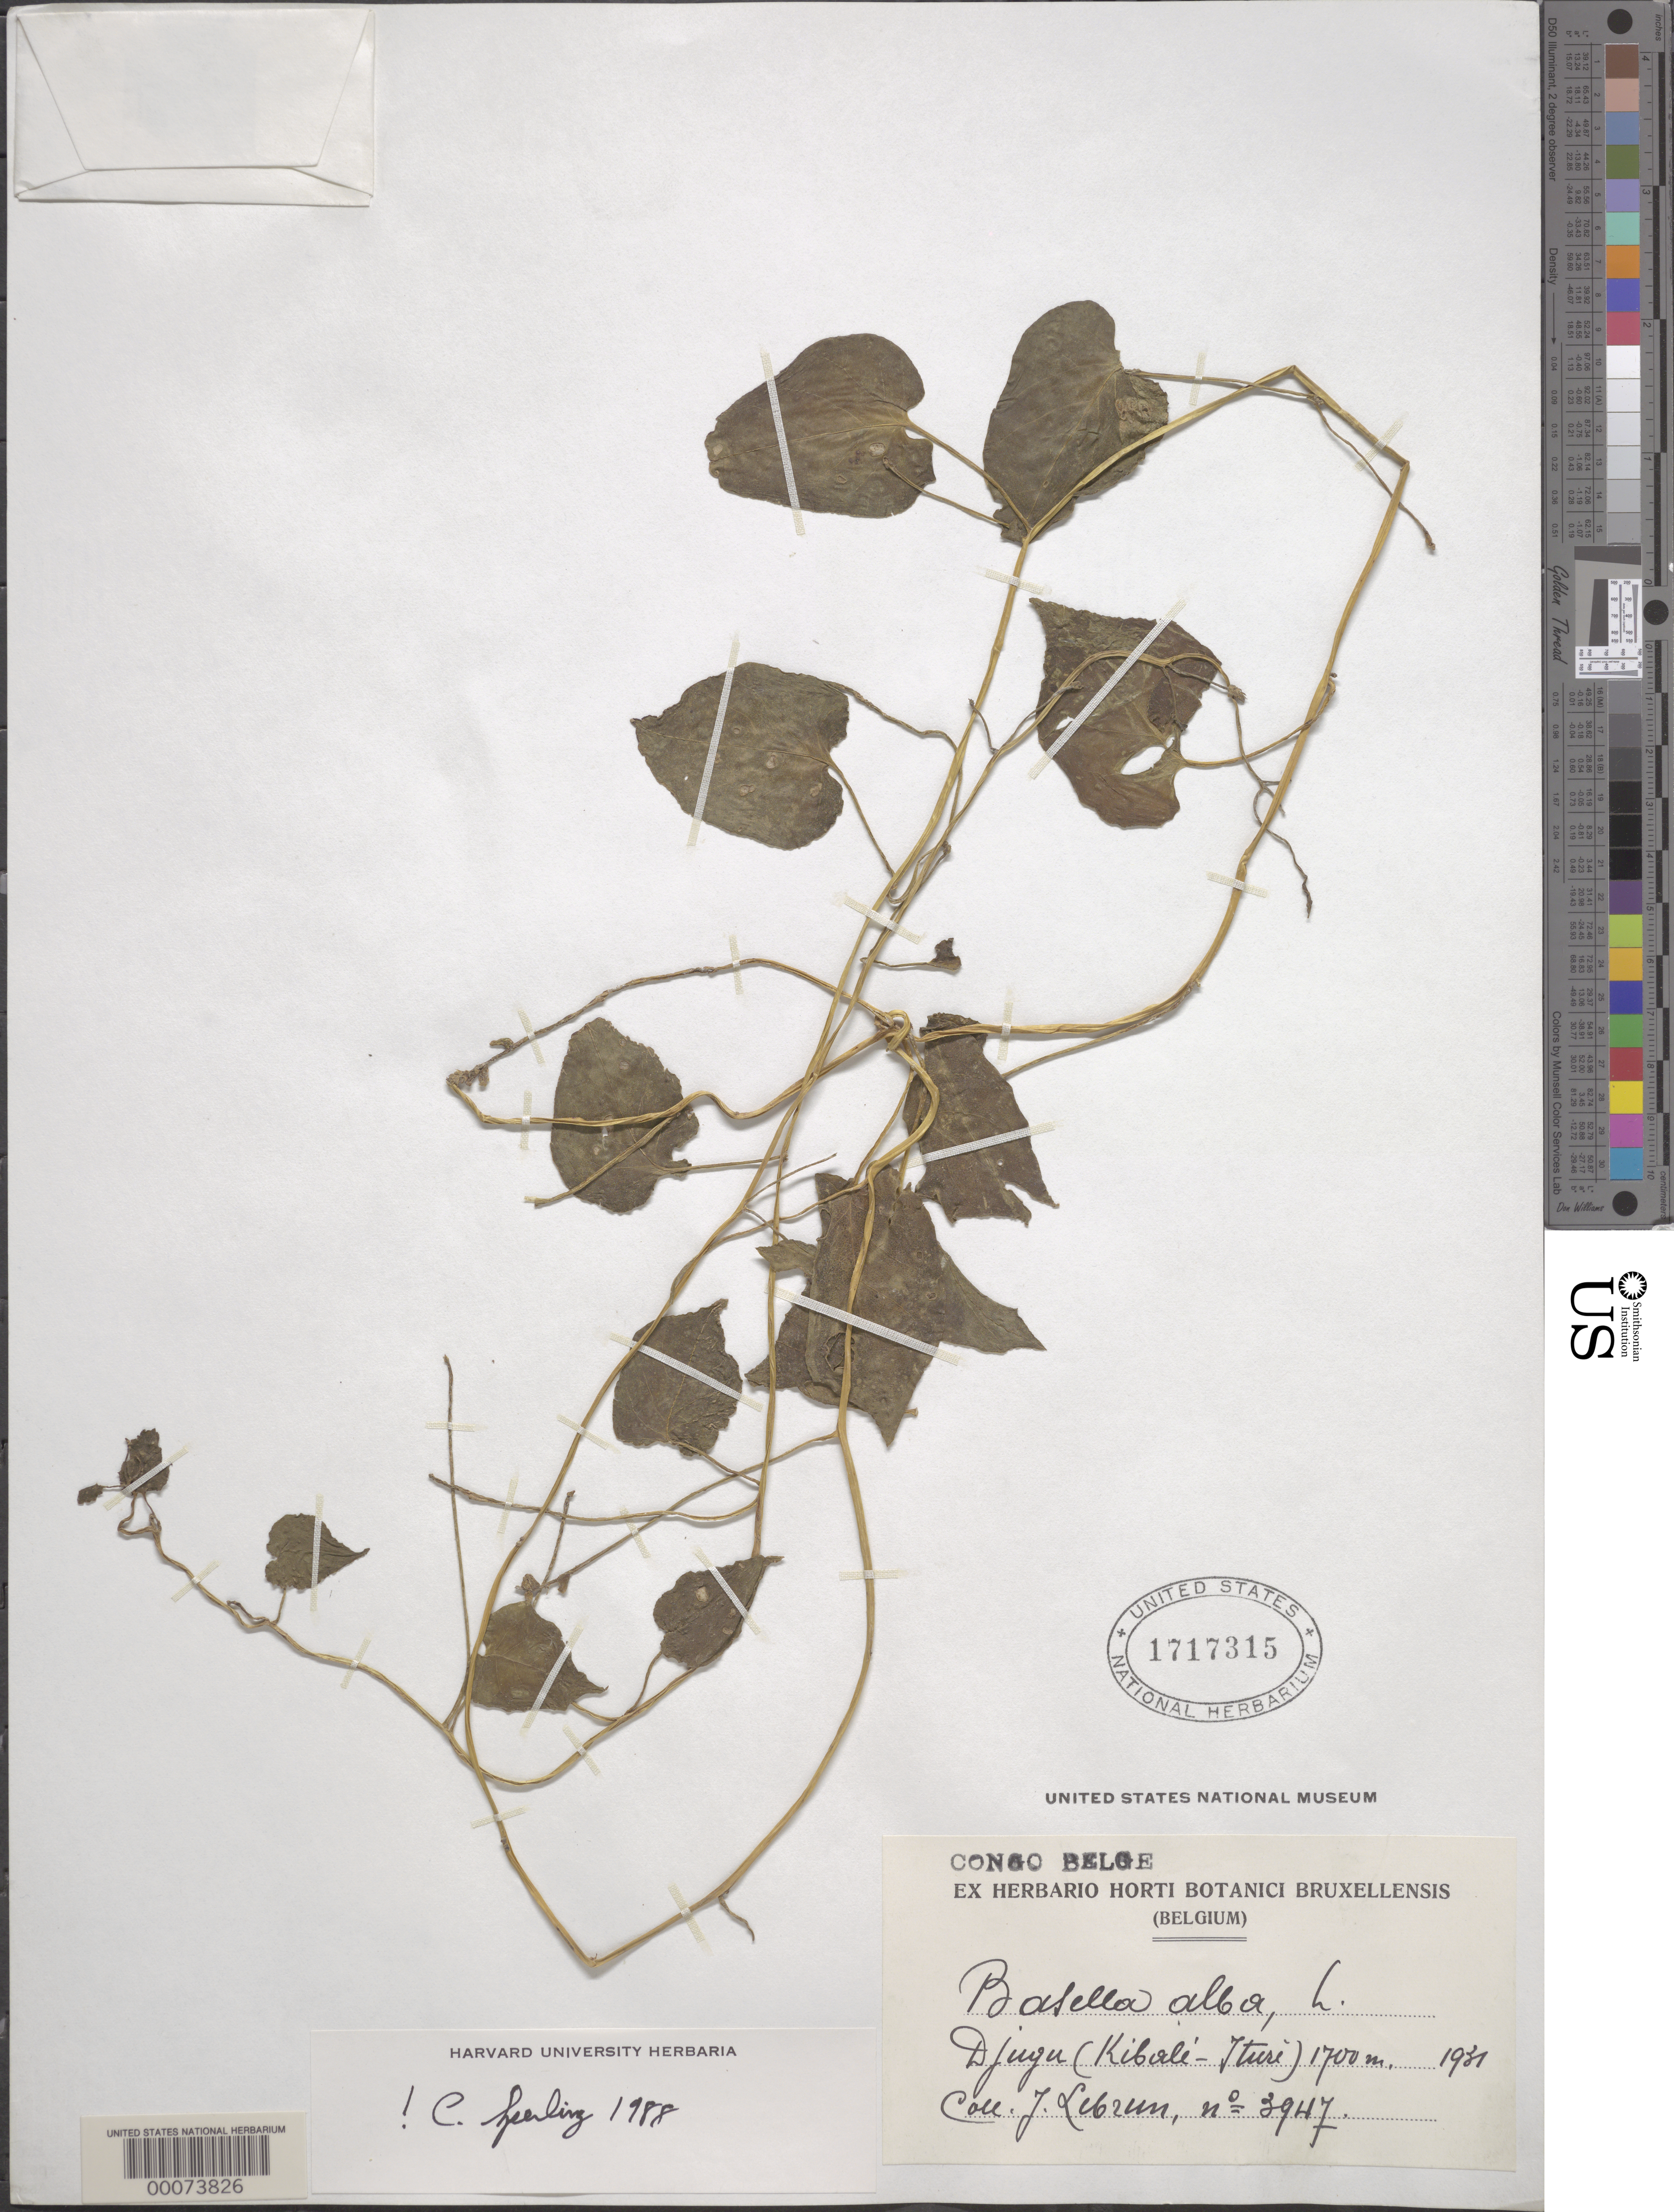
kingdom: Plantae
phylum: Tracheophyta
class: Magnoliopsida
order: Caryophyllales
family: Basellaceae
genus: Basella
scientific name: Basella alba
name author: L.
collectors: J. A. Lebrun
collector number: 3947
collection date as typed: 1931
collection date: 1931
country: Congo, Democratic Republic of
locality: Djugu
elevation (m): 1700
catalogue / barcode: US 1717315